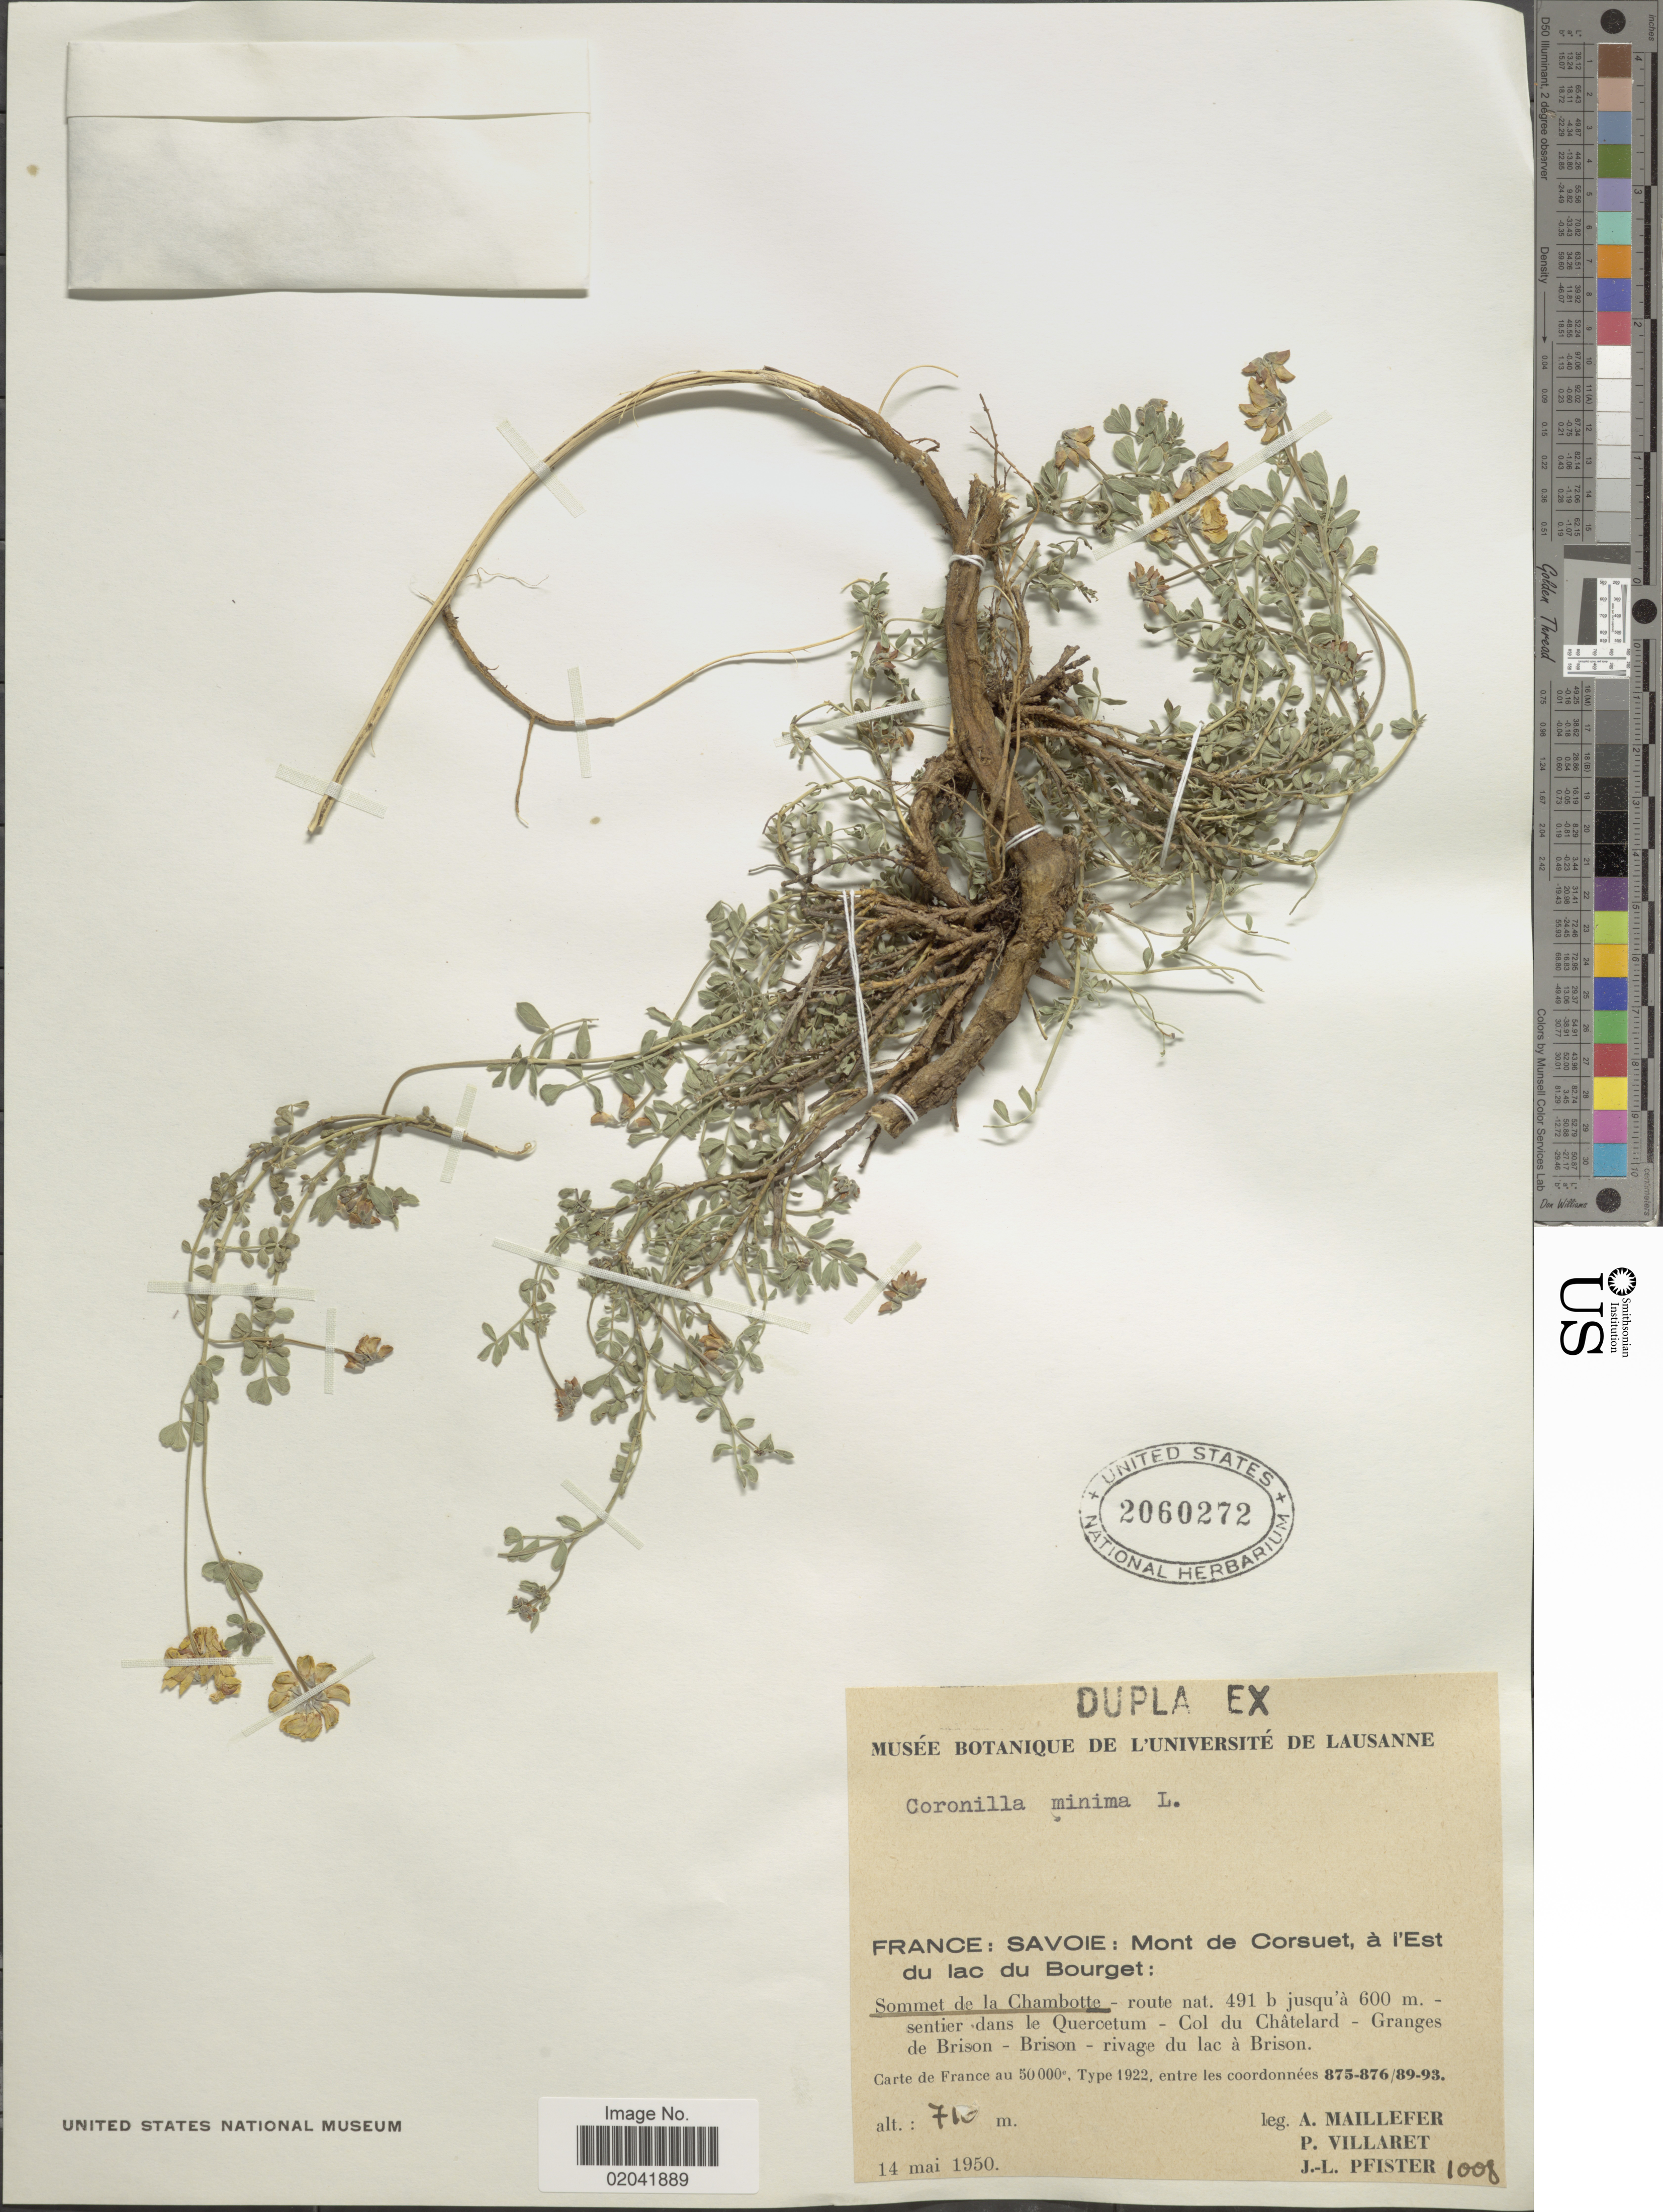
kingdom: Plantae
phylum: Tracheophyta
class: Magnoliopsida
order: Fabales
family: Fabaceae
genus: Coronilla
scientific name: Coronilla minima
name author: L.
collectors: A. Maillefer, P. Villaret & J. Pfister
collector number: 1008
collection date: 1950-05-14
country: France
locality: Savoie: Mont de Corsuet, à l'Est du lax du Bourget: Sommet de la Chambotte - route nat 491 b jusqu à 600 m - sentier dans le Quercetum - Col du Châtelard - Granges de Brison - Brison - rivage du lac à Brison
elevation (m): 710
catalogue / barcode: US 2060272